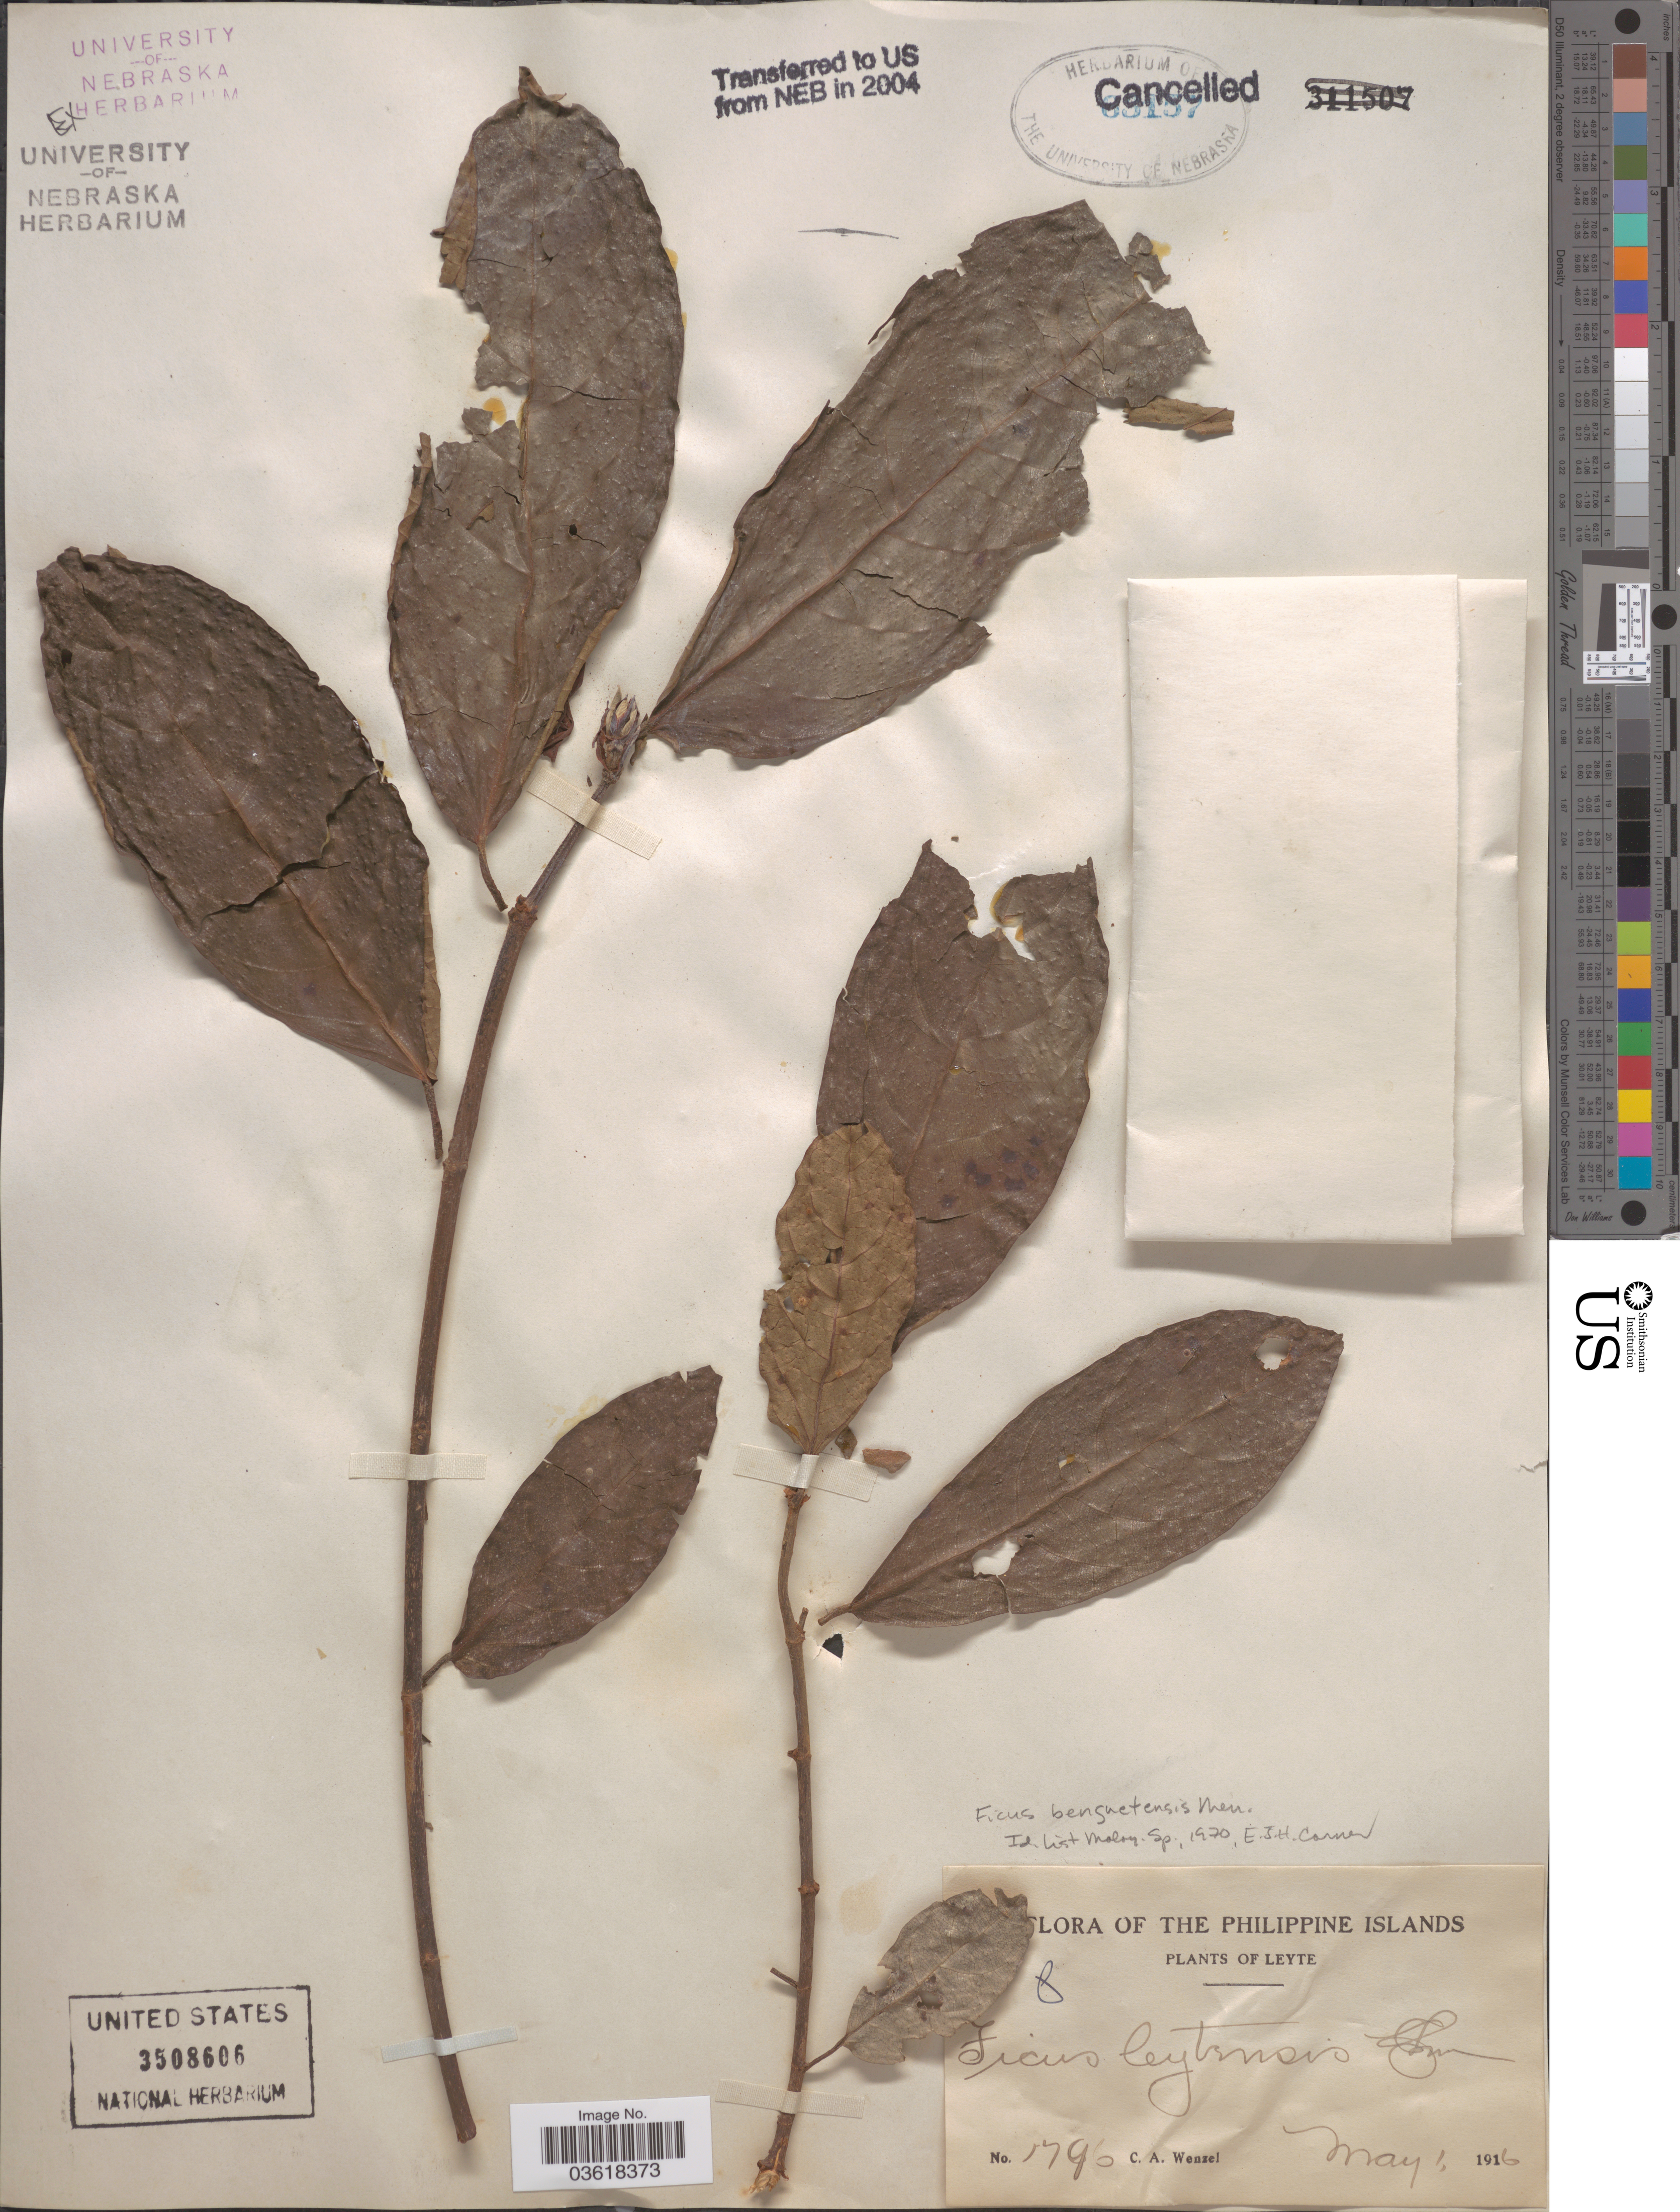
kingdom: Plantae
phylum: Tracheophyta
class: Magnoliopsida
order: Rosales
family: Moraceae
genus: Ficus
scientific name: Ficus benguetensis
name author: Merr.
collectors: C. Wenzel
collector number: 1796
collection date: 1916-05-01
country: Philippines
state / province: Eastern Visayas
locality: Leyte.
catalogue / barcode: US 3508606